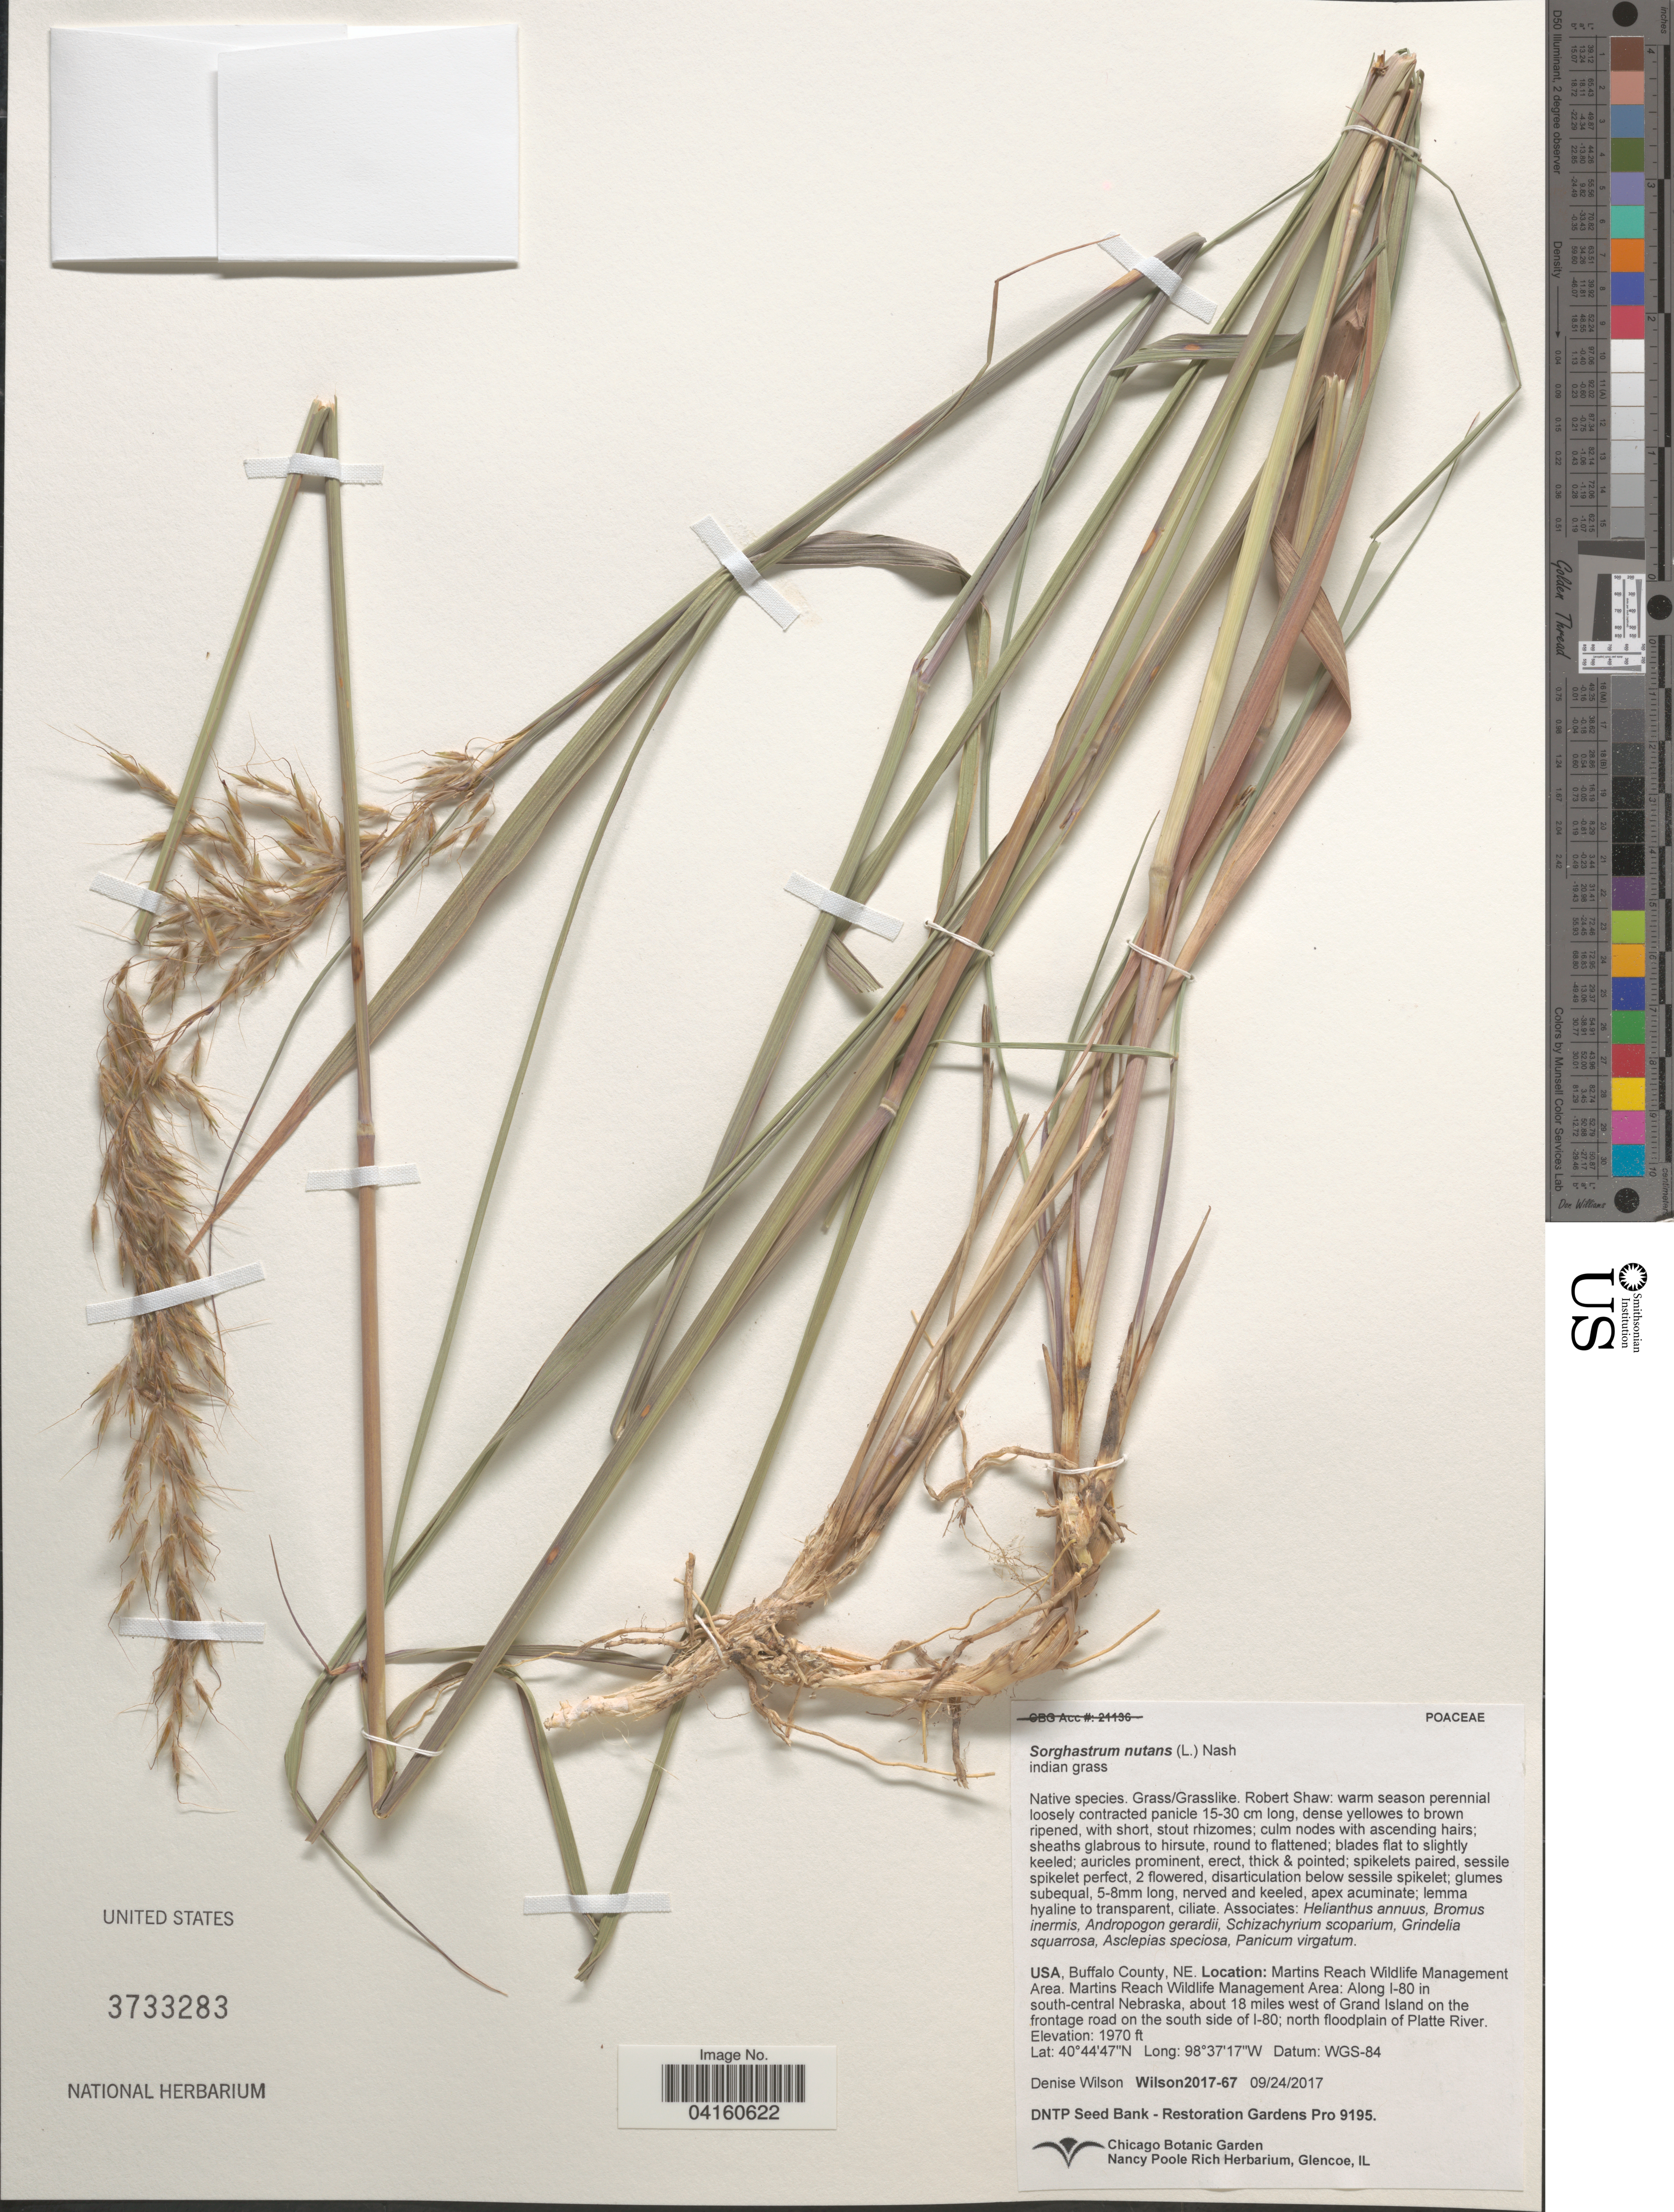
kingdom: Plantae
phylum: Tracheophyta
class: Liliopsida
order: Poales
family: Poaceae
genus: Sorghastrum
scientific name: Sorghastrum nutans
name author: (L.) Nash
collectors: D. Wilson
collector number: Wilson2017-67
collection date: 2017-09-24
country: United States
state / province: Nebraska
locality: Buffalo County. Martins Reach Wildlife Management Area: Along I-80 in south-central Nebraska, about 18 miles west of Grand Island on the frontage road on the south side of I-80; north floodplain of Platte River.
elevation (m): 600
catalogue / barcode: US 3733283